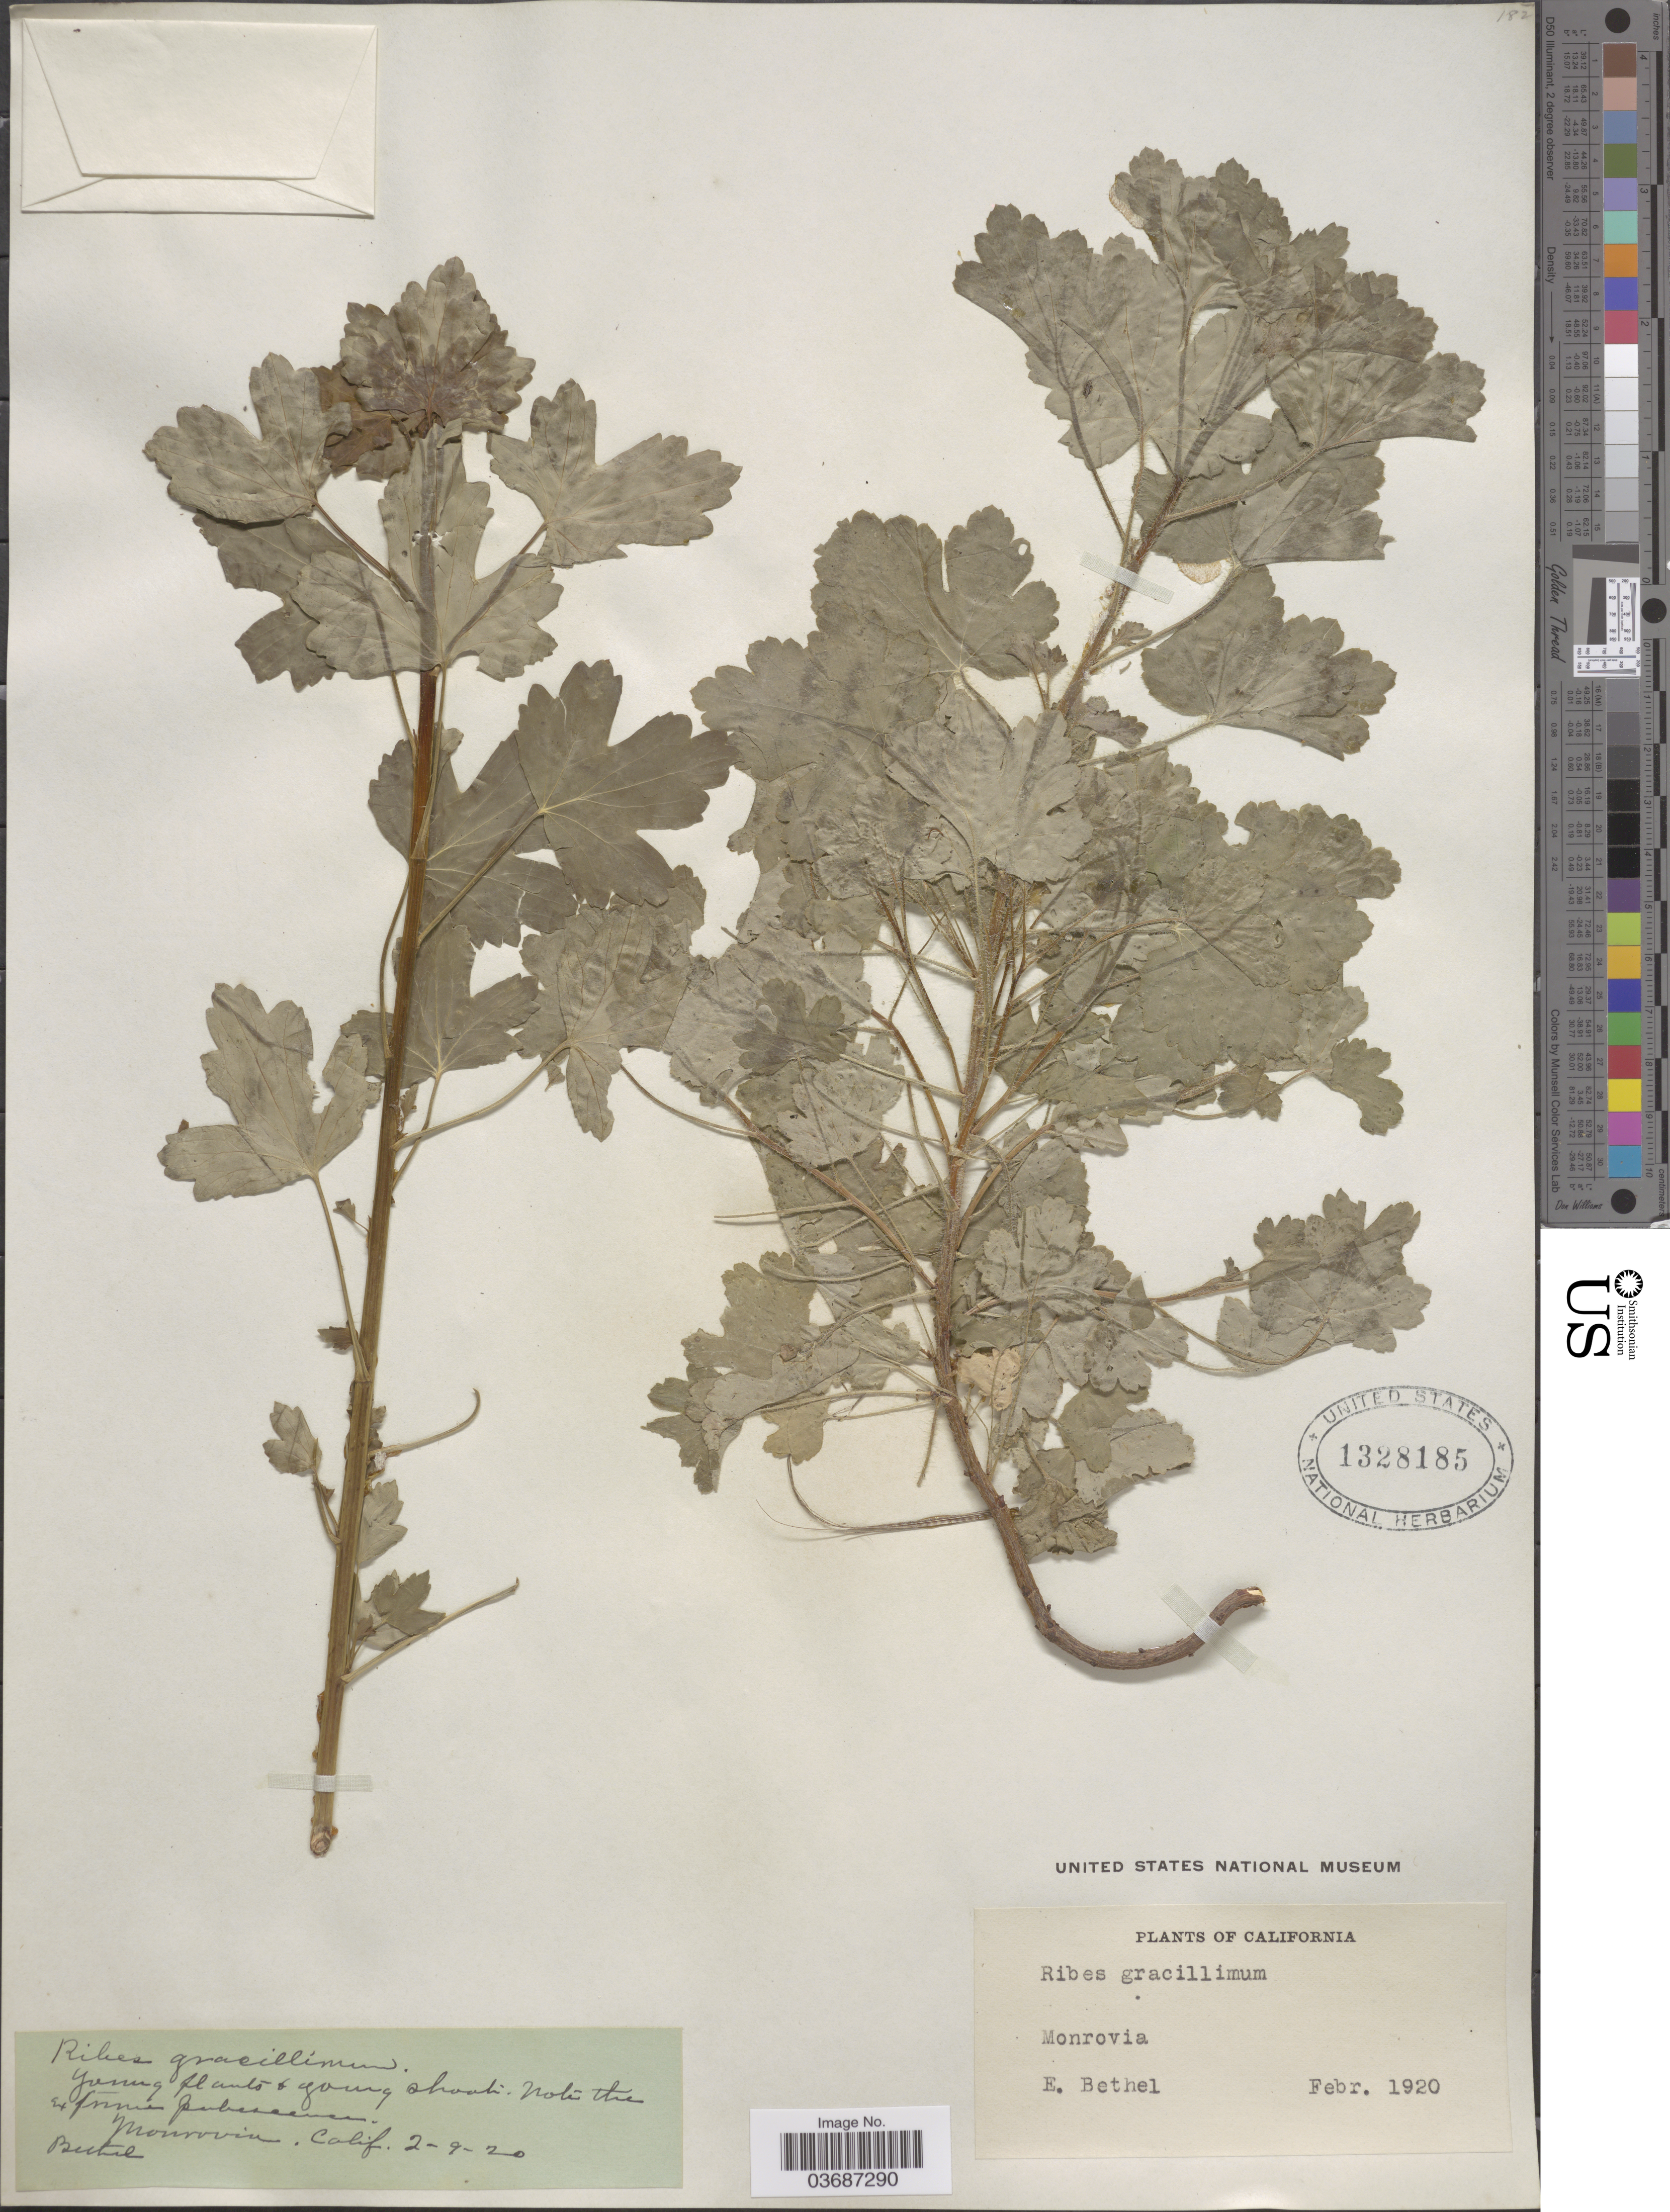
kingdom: Plantae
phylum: Tracheophyta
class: Magnoliopsida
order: Saxifragales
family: Grossulariaceae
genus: Ribes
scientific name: Ribes gracillimum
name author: Coville & Britton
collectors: E. Bethel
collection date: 1920-02-09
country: United States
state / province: California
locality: Monrovia.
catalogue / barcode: US 1328185